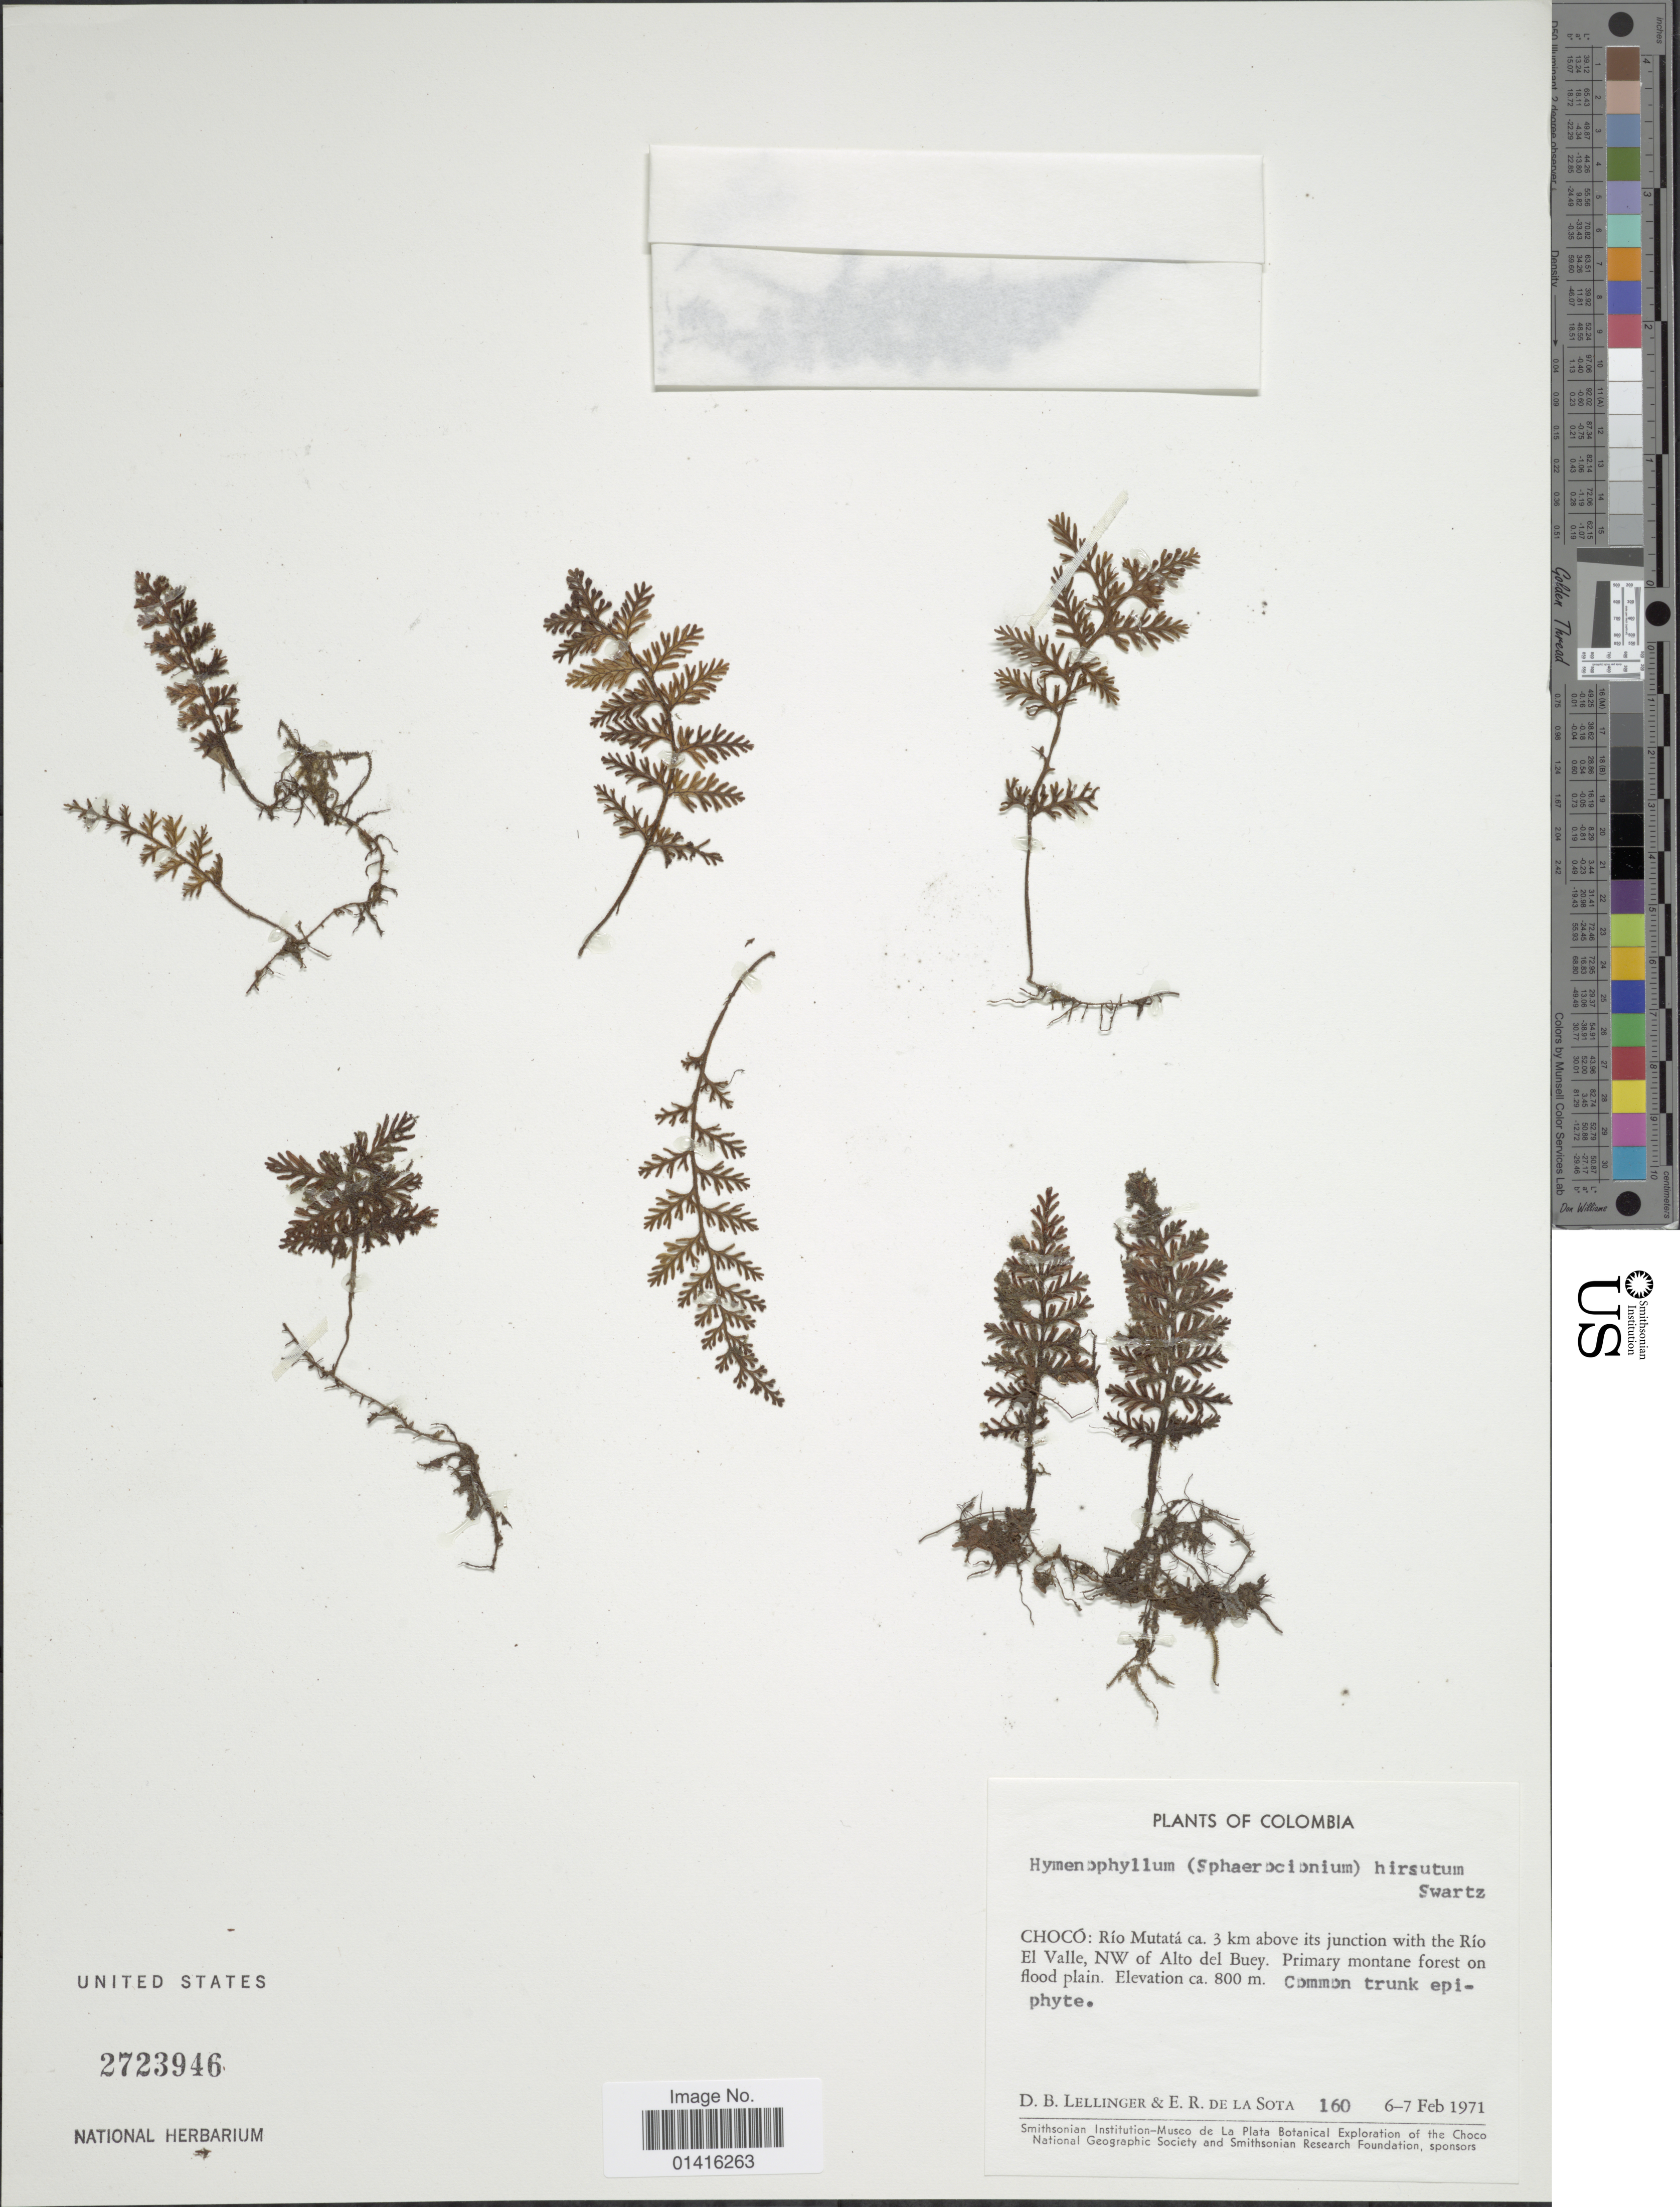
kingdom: Plantae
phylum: Tracheophyta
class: Polypodiopsida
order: Hymenophyllales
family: Hymenophyllaceae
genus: Hymenophyllum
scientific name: Hymenophyllum hirsutum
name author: (L.) Sw.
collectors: D. B. Lellinger & E. R. de la Sota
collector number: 160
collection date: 1971-02-06/1971-02-07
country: Colombia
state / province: Chocó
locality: Río Mutatá ca. 3 km above its junction with the Río El Valle, NW of Alto del Buey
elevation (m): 800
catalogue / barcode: US 2723946